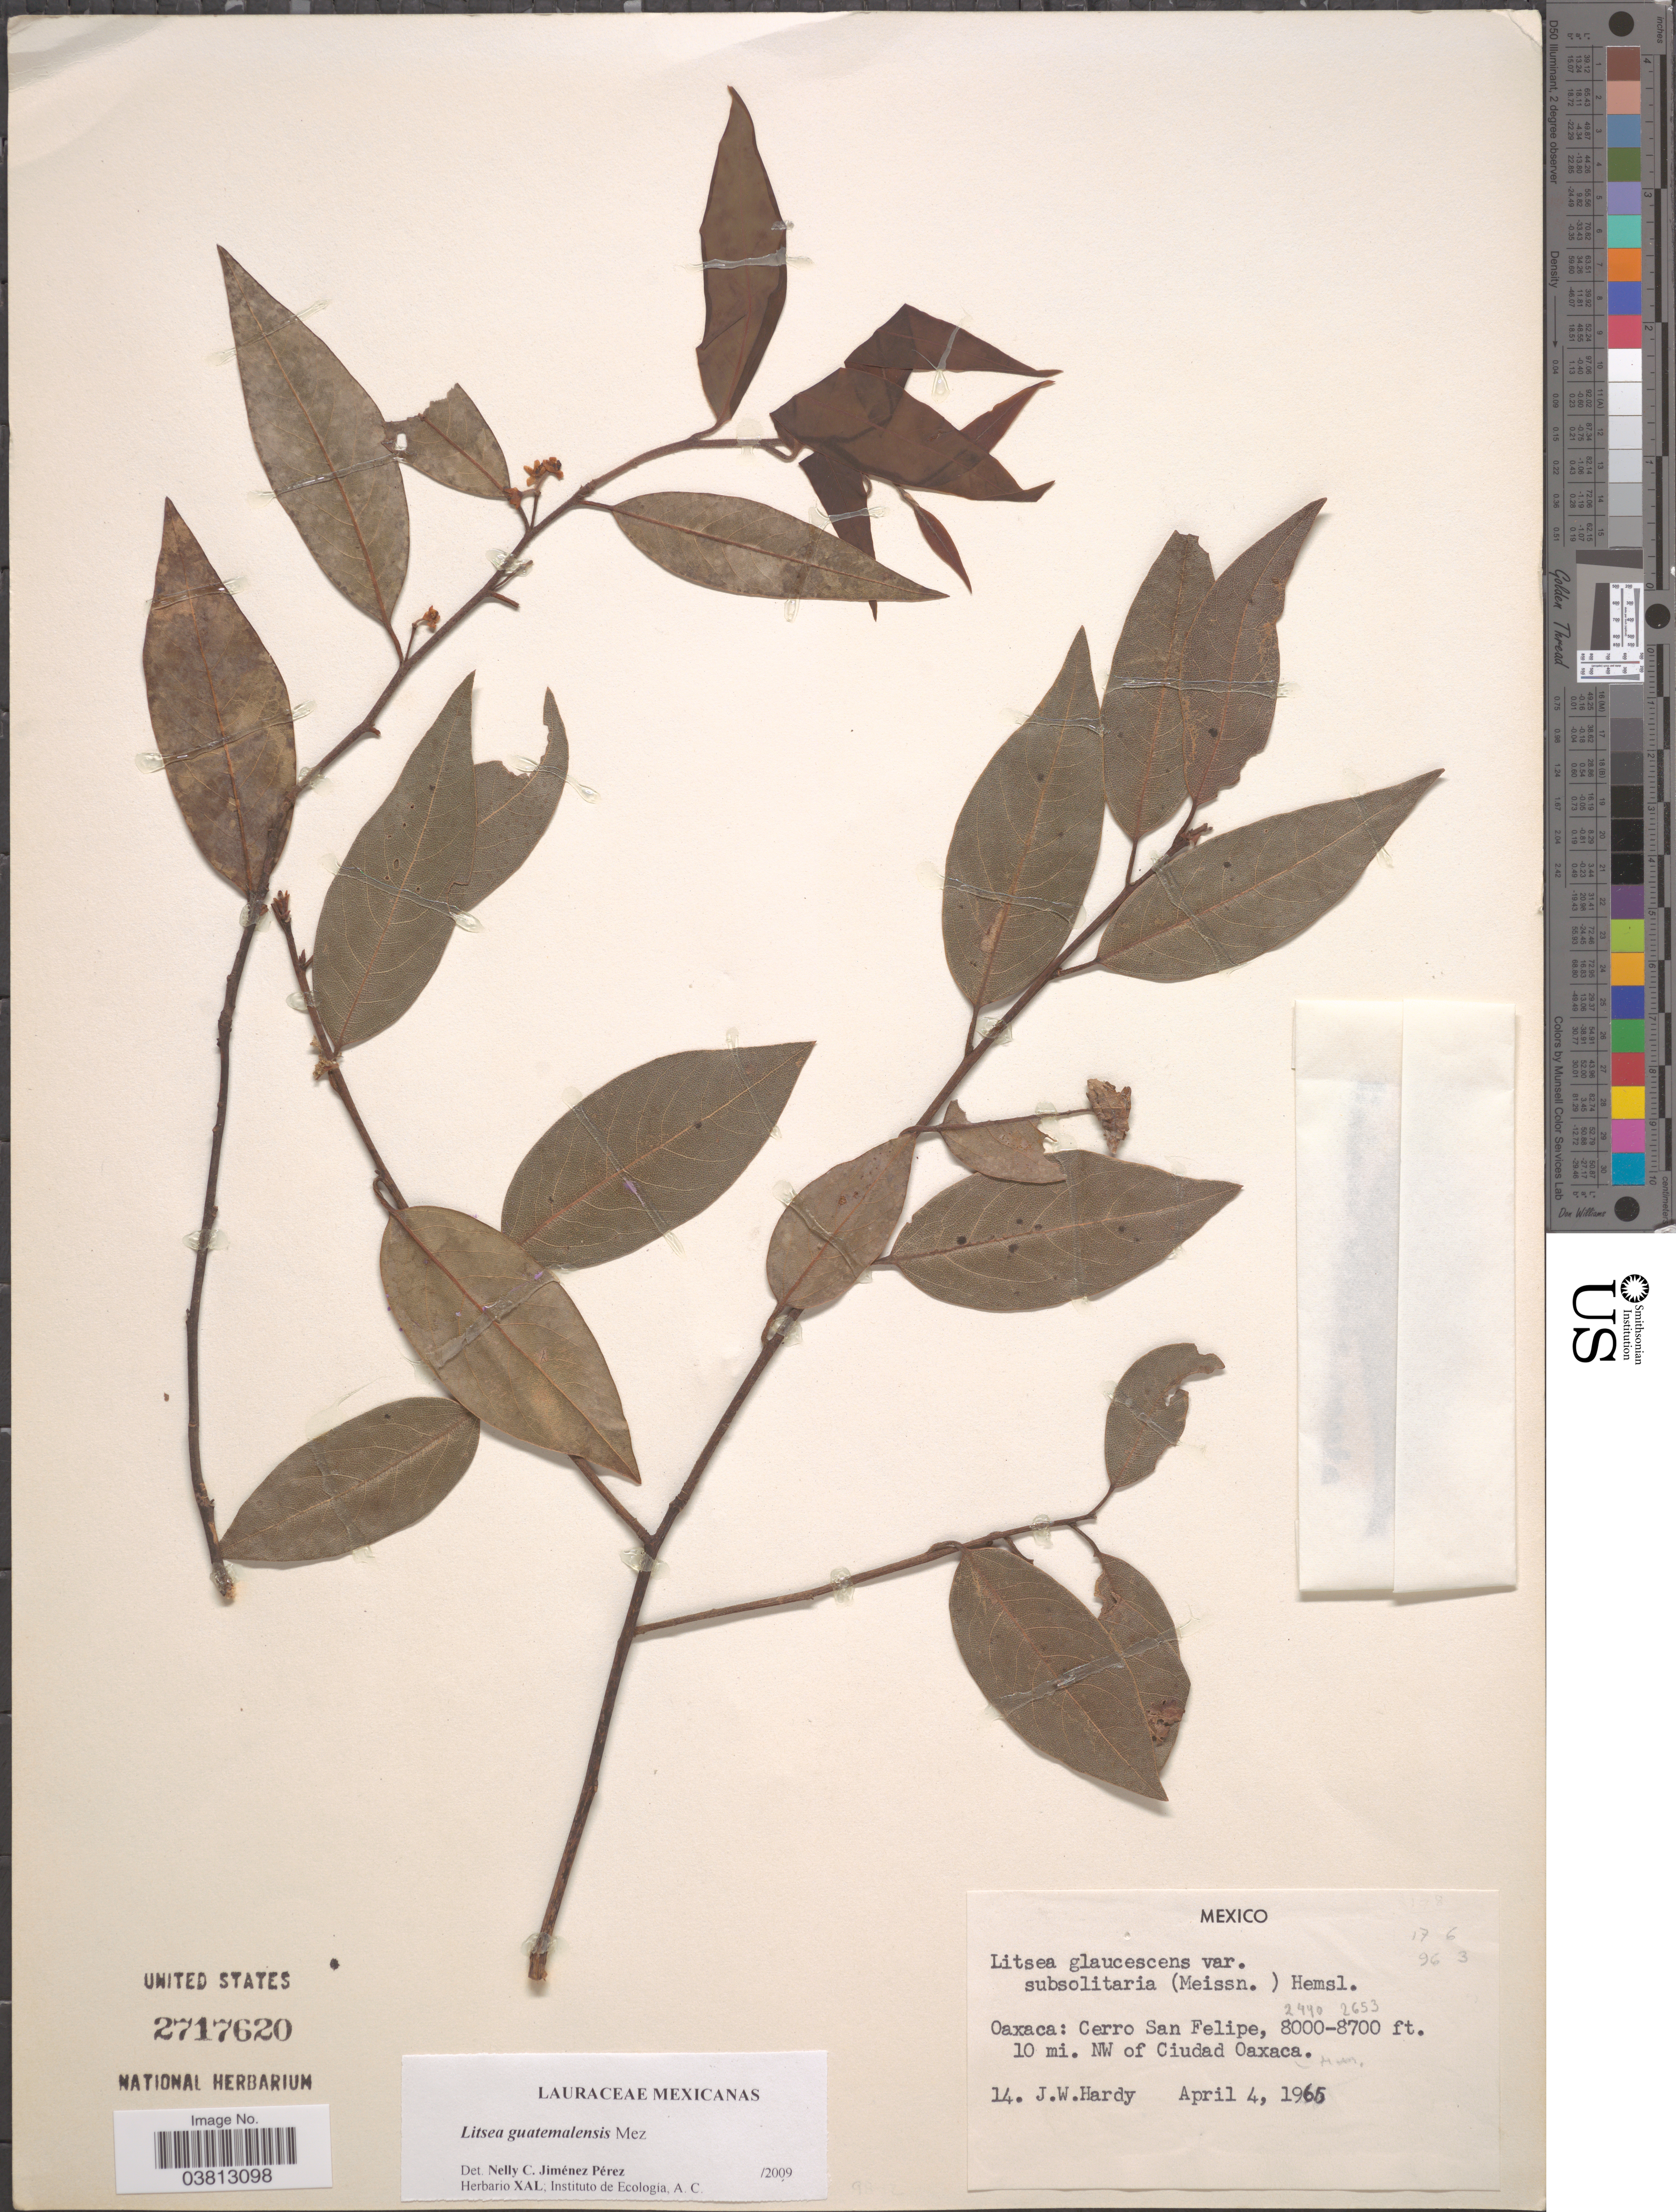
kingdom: Plantae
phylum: Tracheophyta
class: Magnoliopsida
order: Laurales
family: Lauraceae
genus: Litsea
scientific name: Litsea guatemalensis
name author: Mez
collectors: J. Hardy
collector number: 14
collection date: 1965-04-04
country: Mexico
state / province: Oaxaca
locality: Cerro San Felipe, 10 mi. NW of Ciudad Oaxaca.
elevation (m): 2438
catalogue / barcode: US 2717620